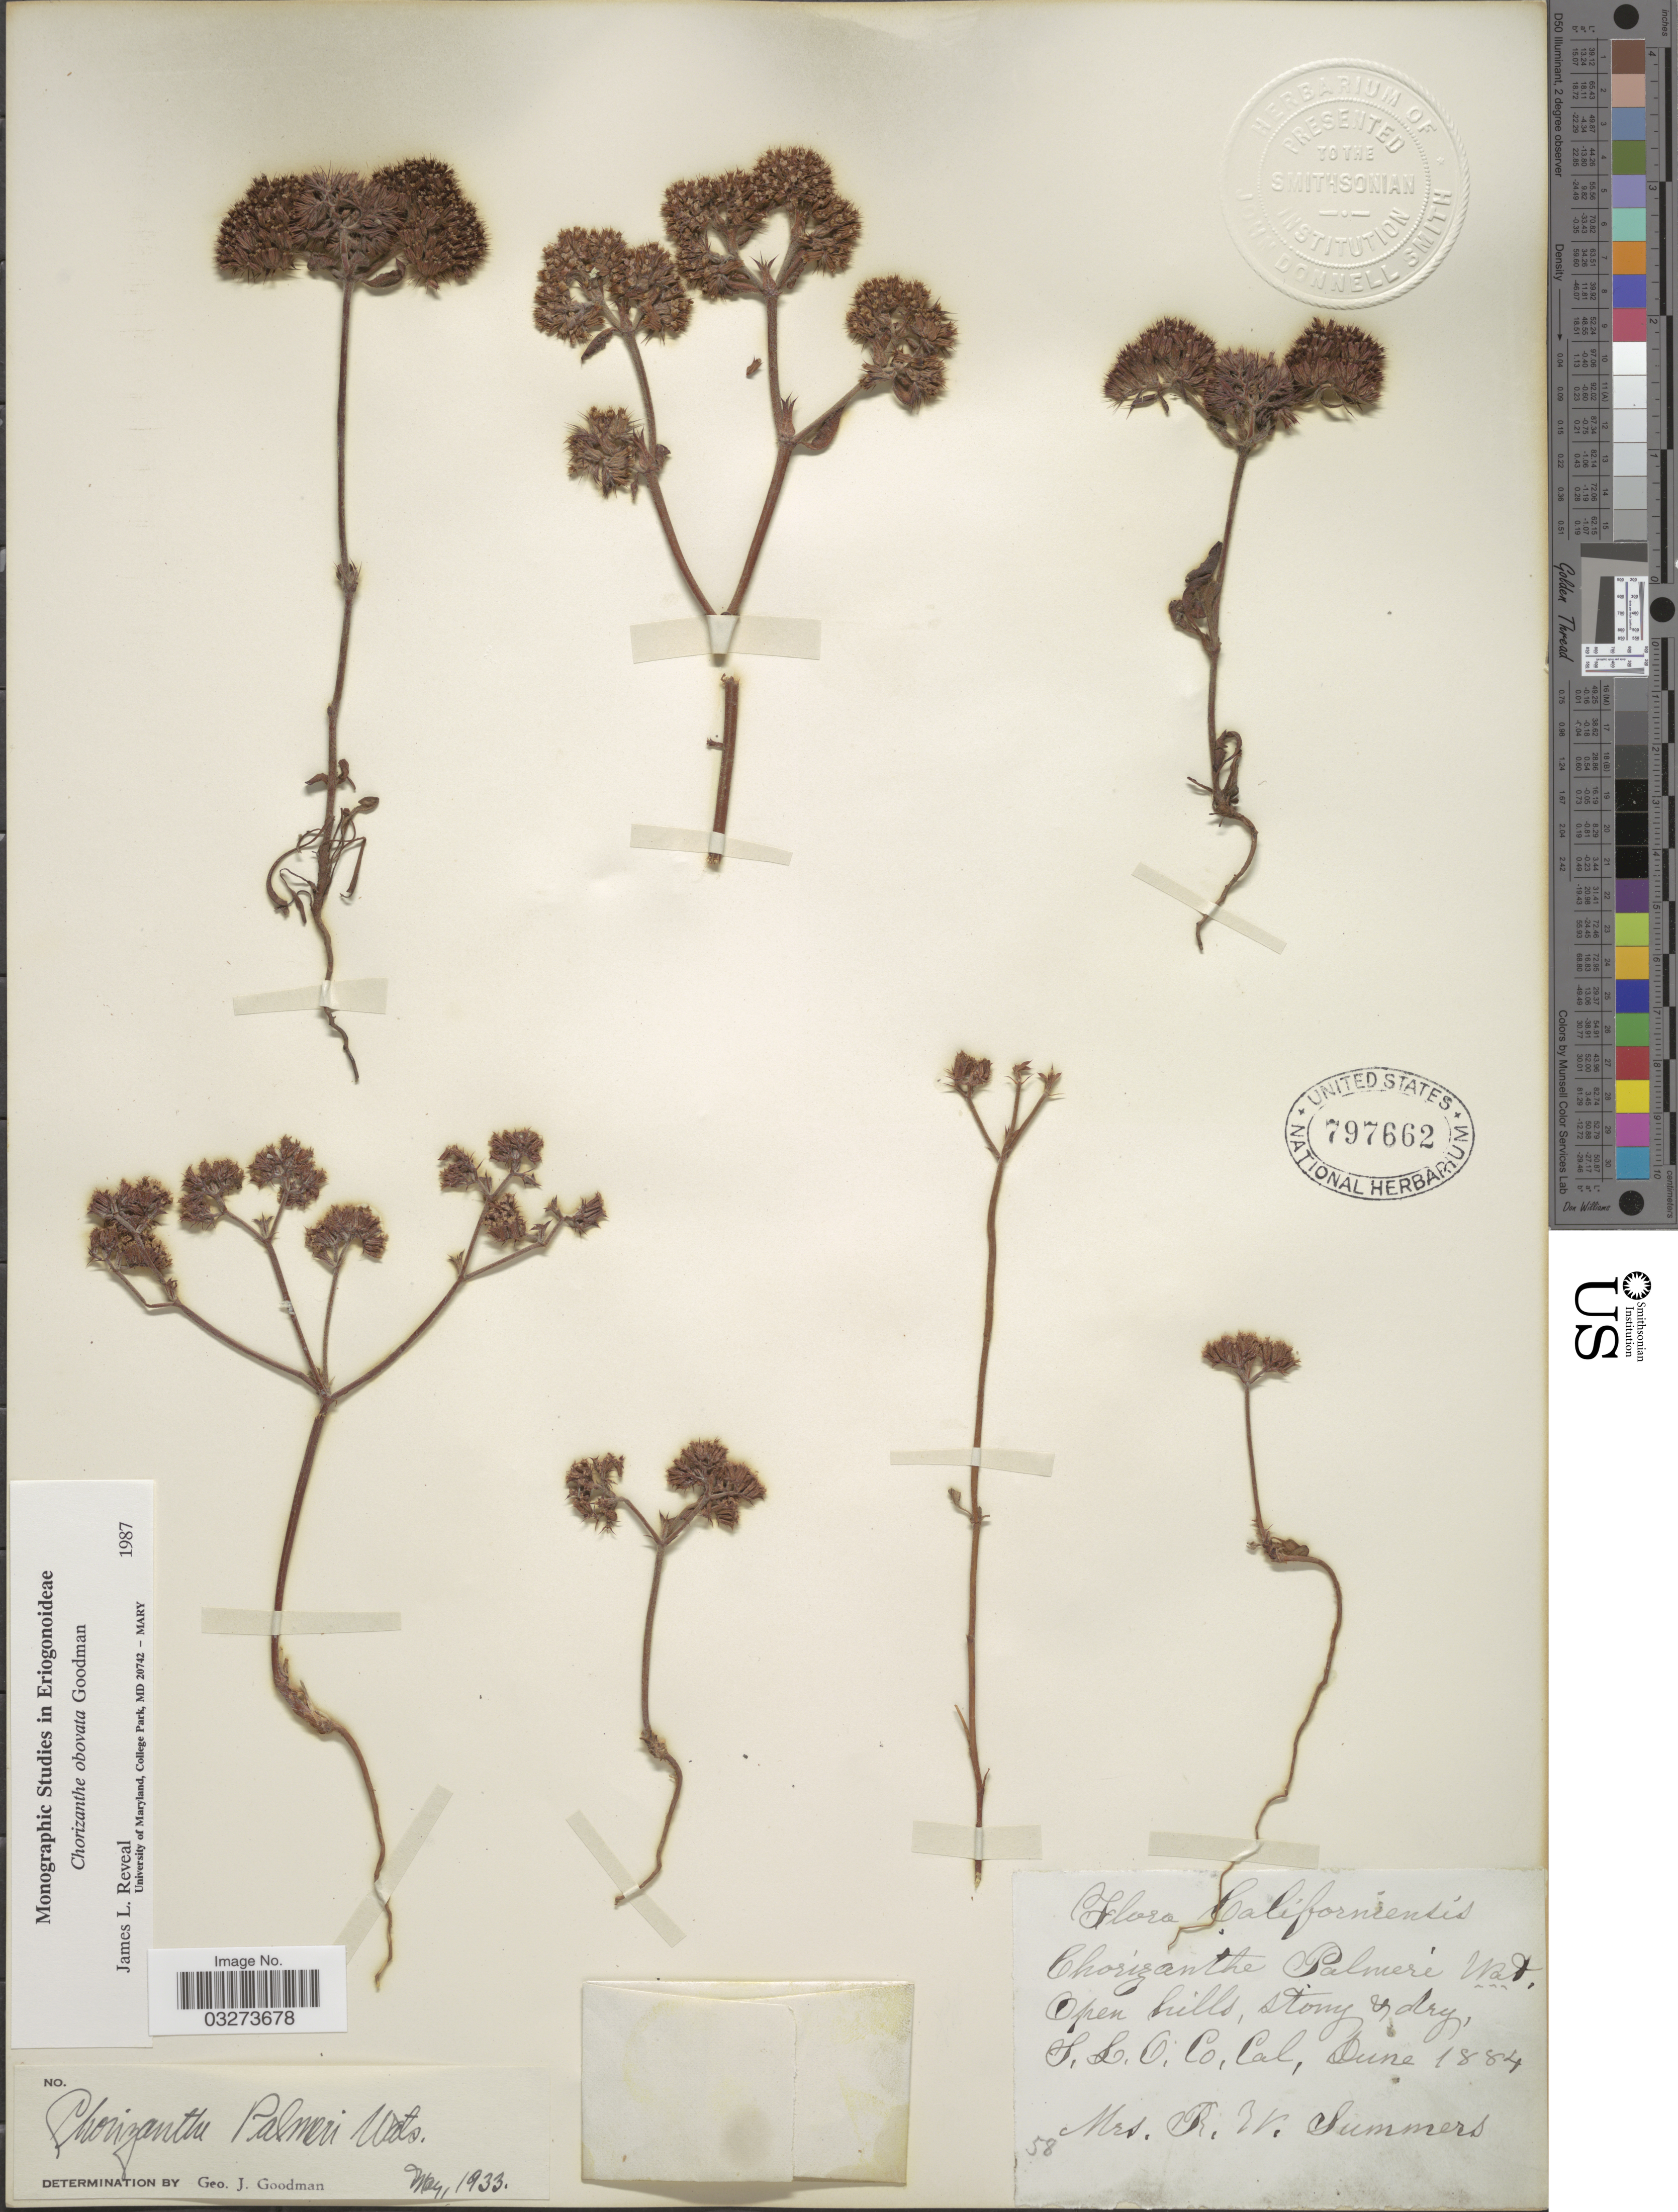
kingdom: Plantae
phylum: Tracheophyta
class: Magnoliopsida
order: Caryophyllales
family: Polygonaceae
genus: Chorizanthe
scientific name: Chorizanthe obovata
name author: Goodman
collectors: R. Summers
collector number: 58?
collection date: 1884-06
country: United States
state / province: California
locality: Open hills, stony & dry, S.L.G. Co.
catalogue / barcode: US 797662